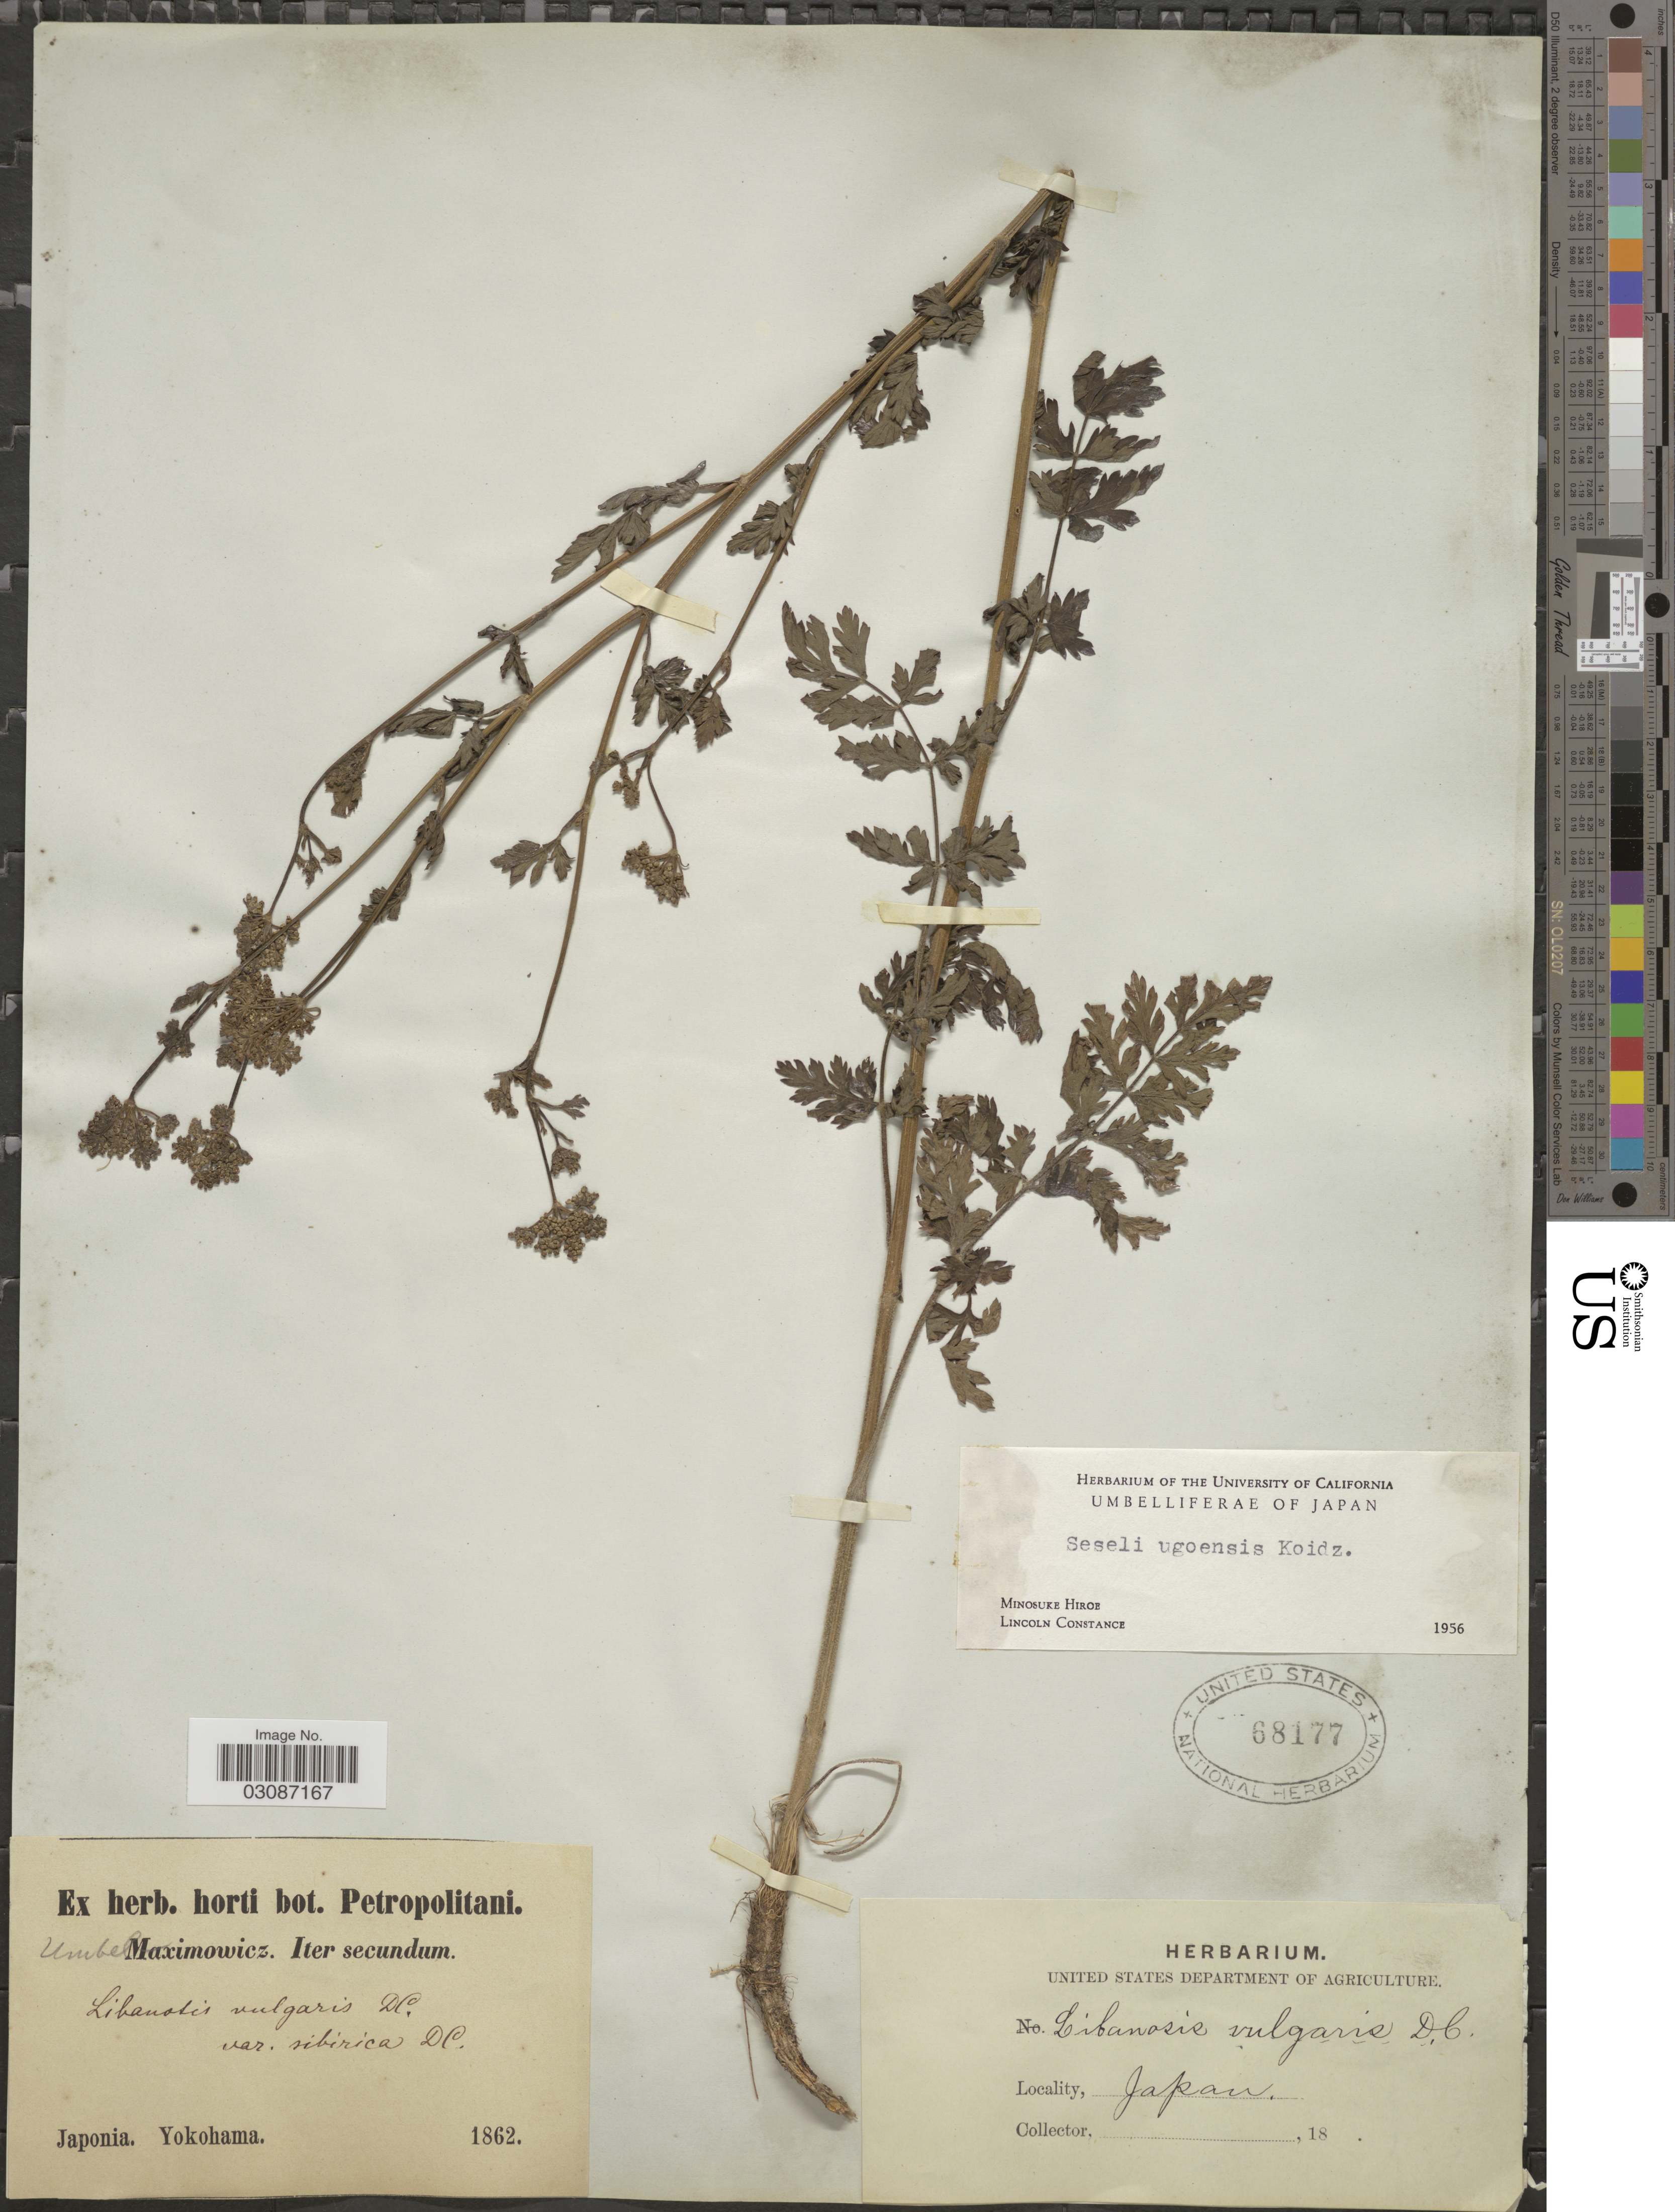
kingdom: Plantae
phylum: Tracheophyta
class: Magnoliopsida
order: Apiales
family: Apiaceae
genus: Seseli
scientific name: Seseli ugoensis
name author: Koidz.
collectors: Maximowicz, --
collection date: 1862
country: Japan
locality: Yokohama.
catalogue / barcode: US 68177